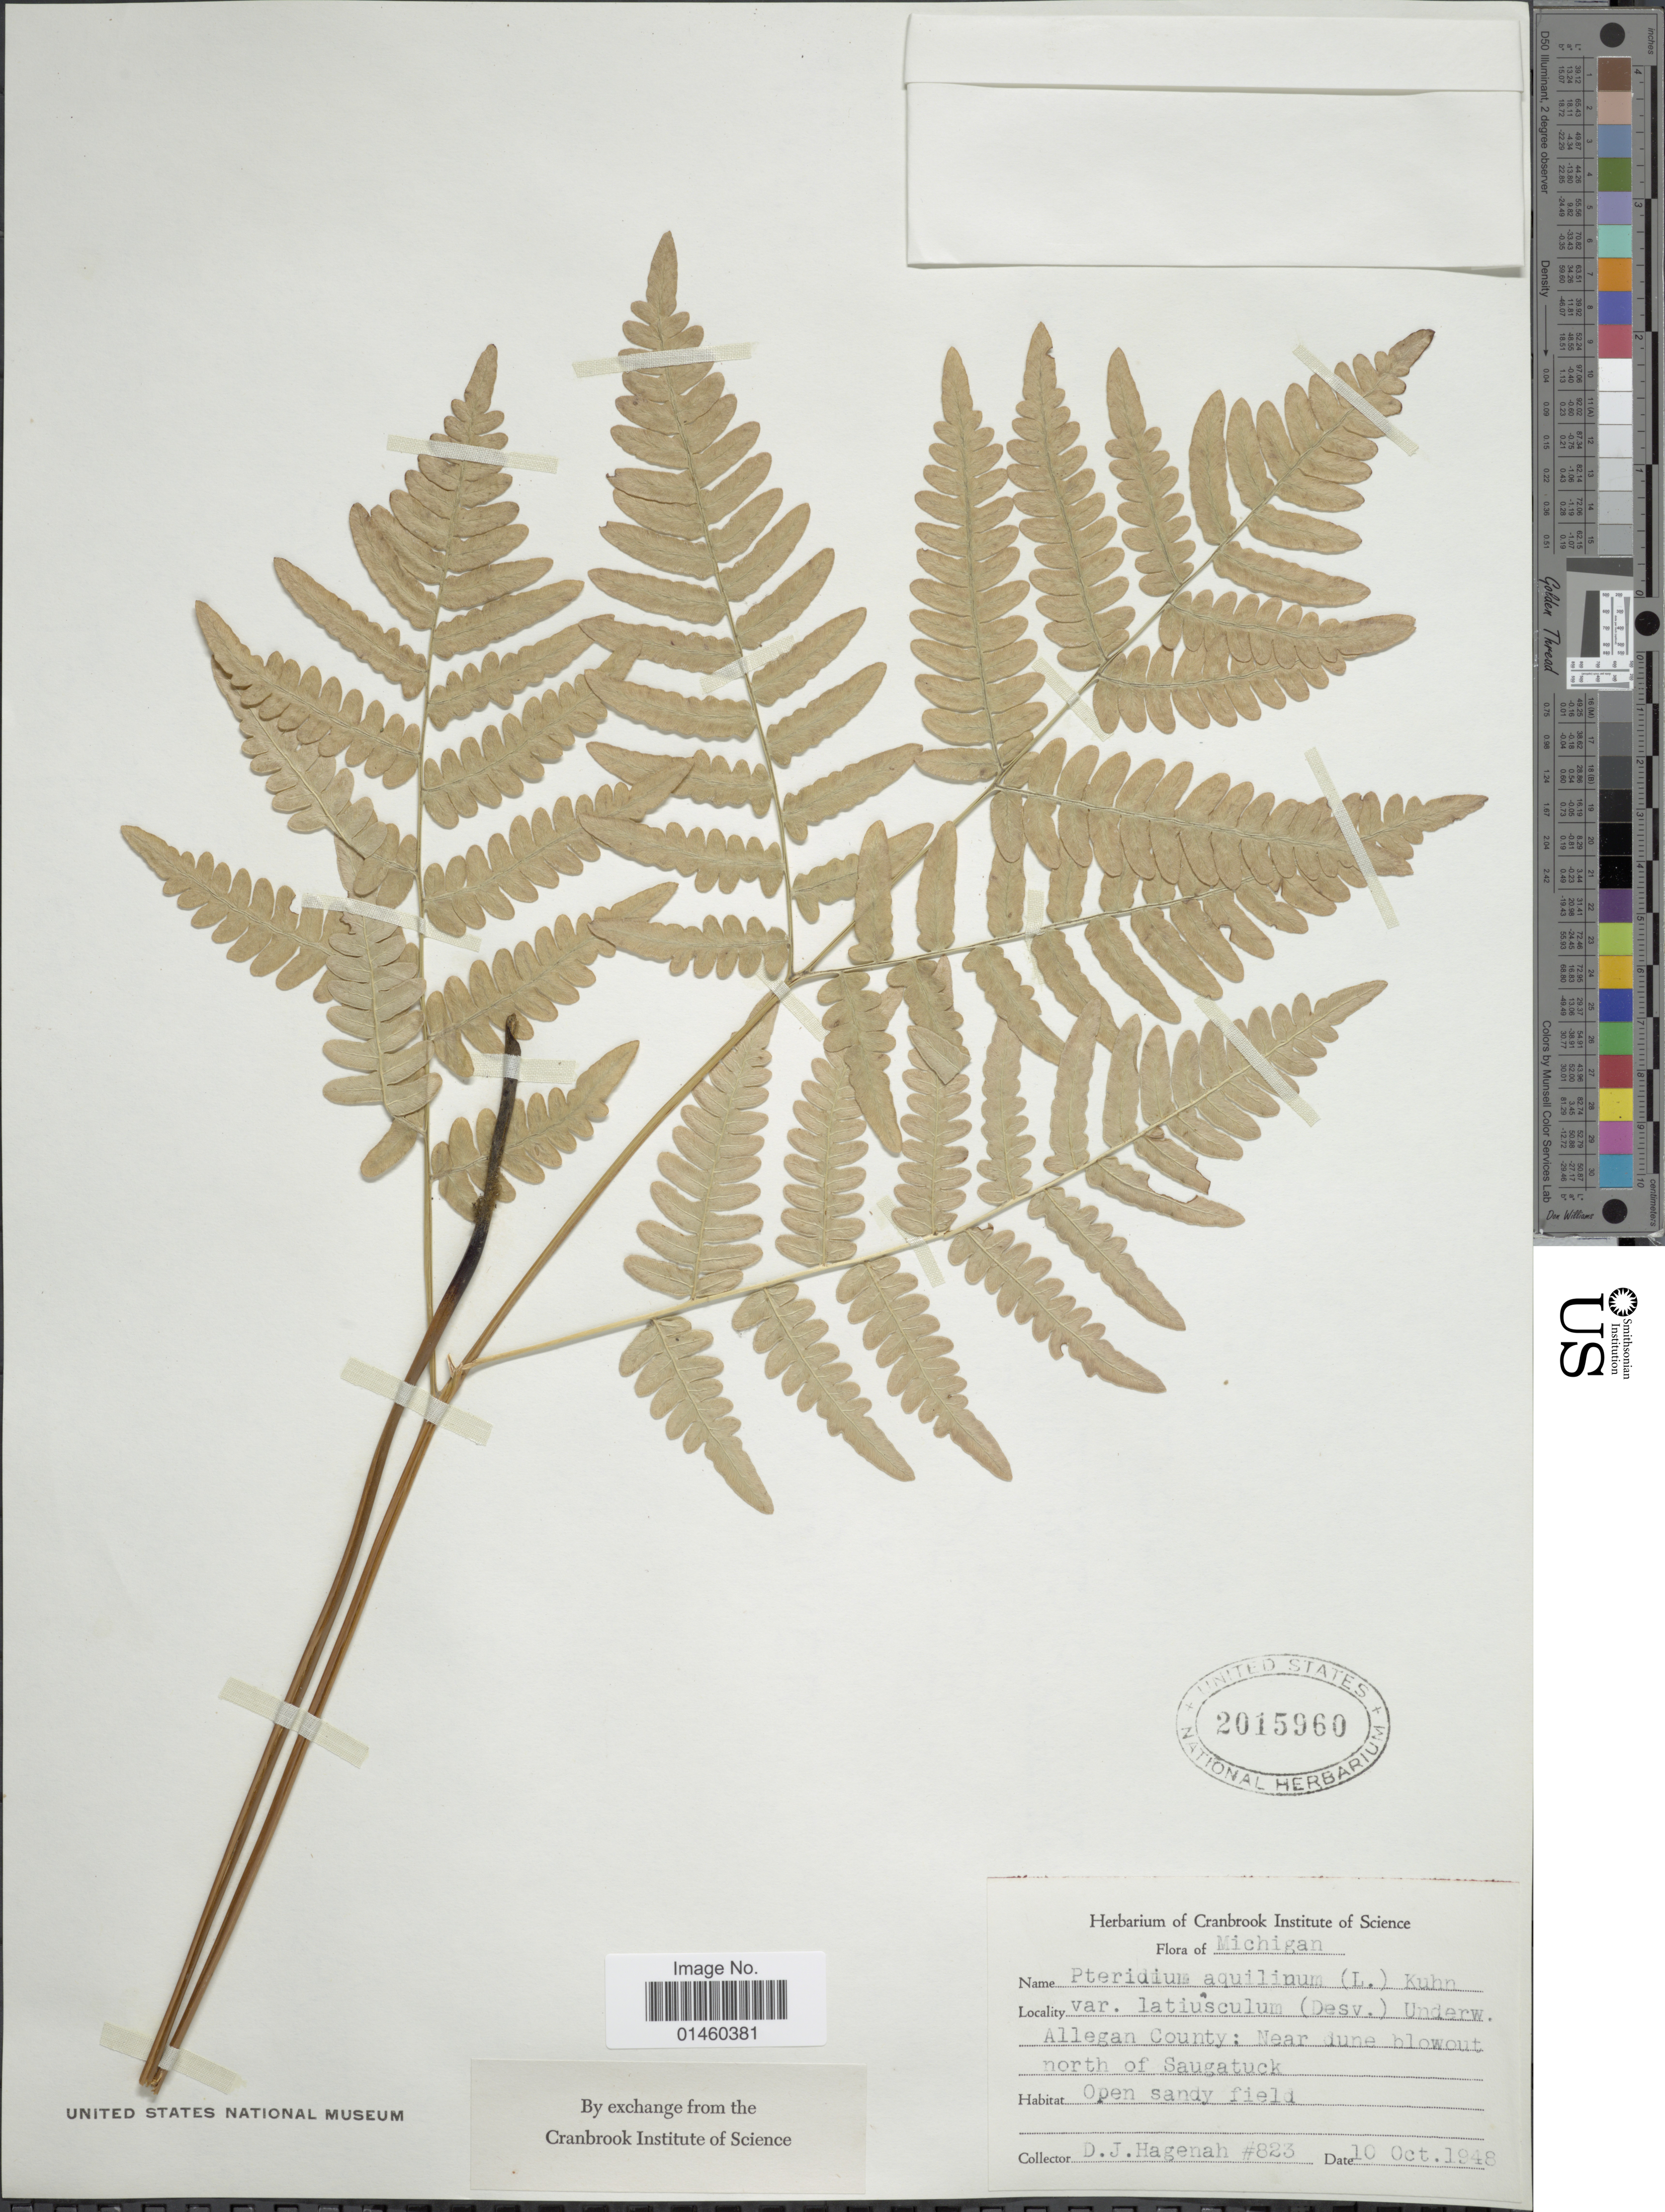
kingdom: Plantae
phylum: Tracheophyta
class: Polypodiopsida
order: Polypodiales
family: Dennstaedtiaceae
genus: Pteridium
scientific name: Pteridium aquilinum var. latiusculum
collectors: D. Hagenah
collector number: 823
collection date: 1948-10-10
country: United States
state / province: Michigan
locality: Allegan County: Near dune blowout north of Saugatuck.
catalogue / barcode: US 2015960